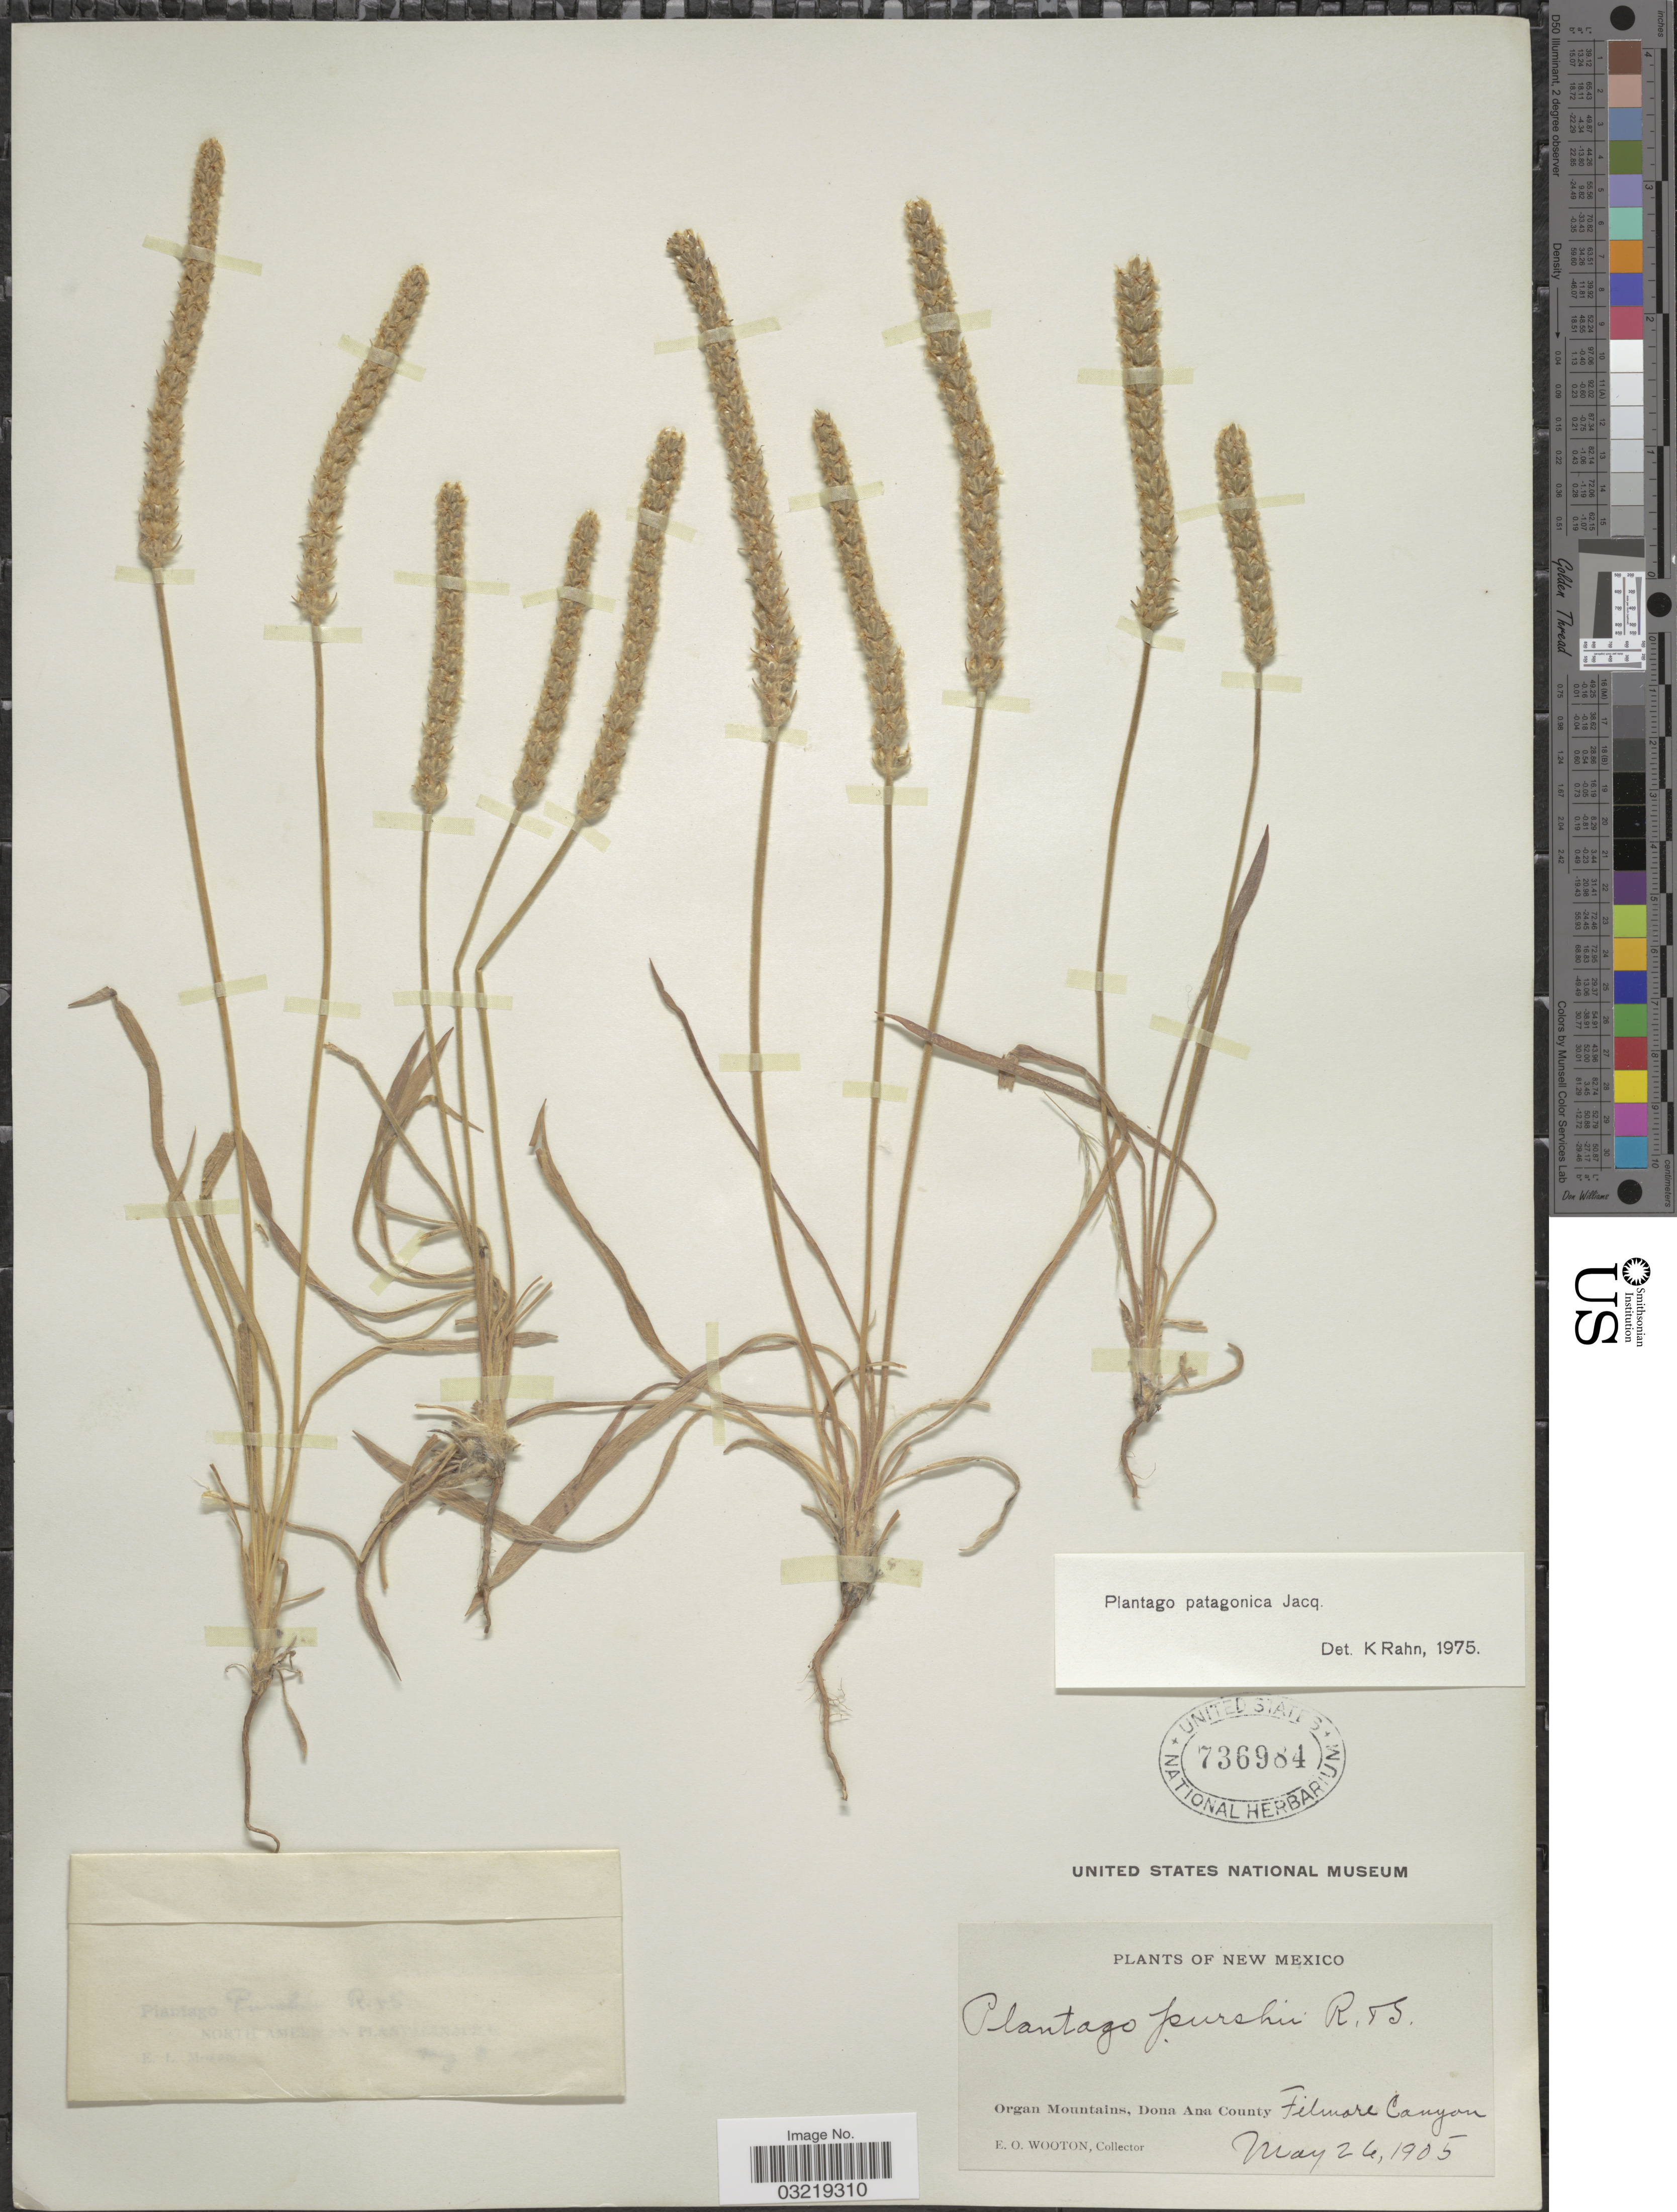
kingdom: Plantae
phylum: Tracheophyta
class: Magnoliopsida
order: Lamiales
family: Plantaginaceae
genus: Plantago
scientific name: Plantago patagonica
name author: Jacq.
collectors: E. O. Wooton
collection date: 1905-05-26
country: United States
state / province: New Mexico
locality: Organ Mountains, Dona Ana County. Filmore Canyon.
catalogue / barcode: US 736984